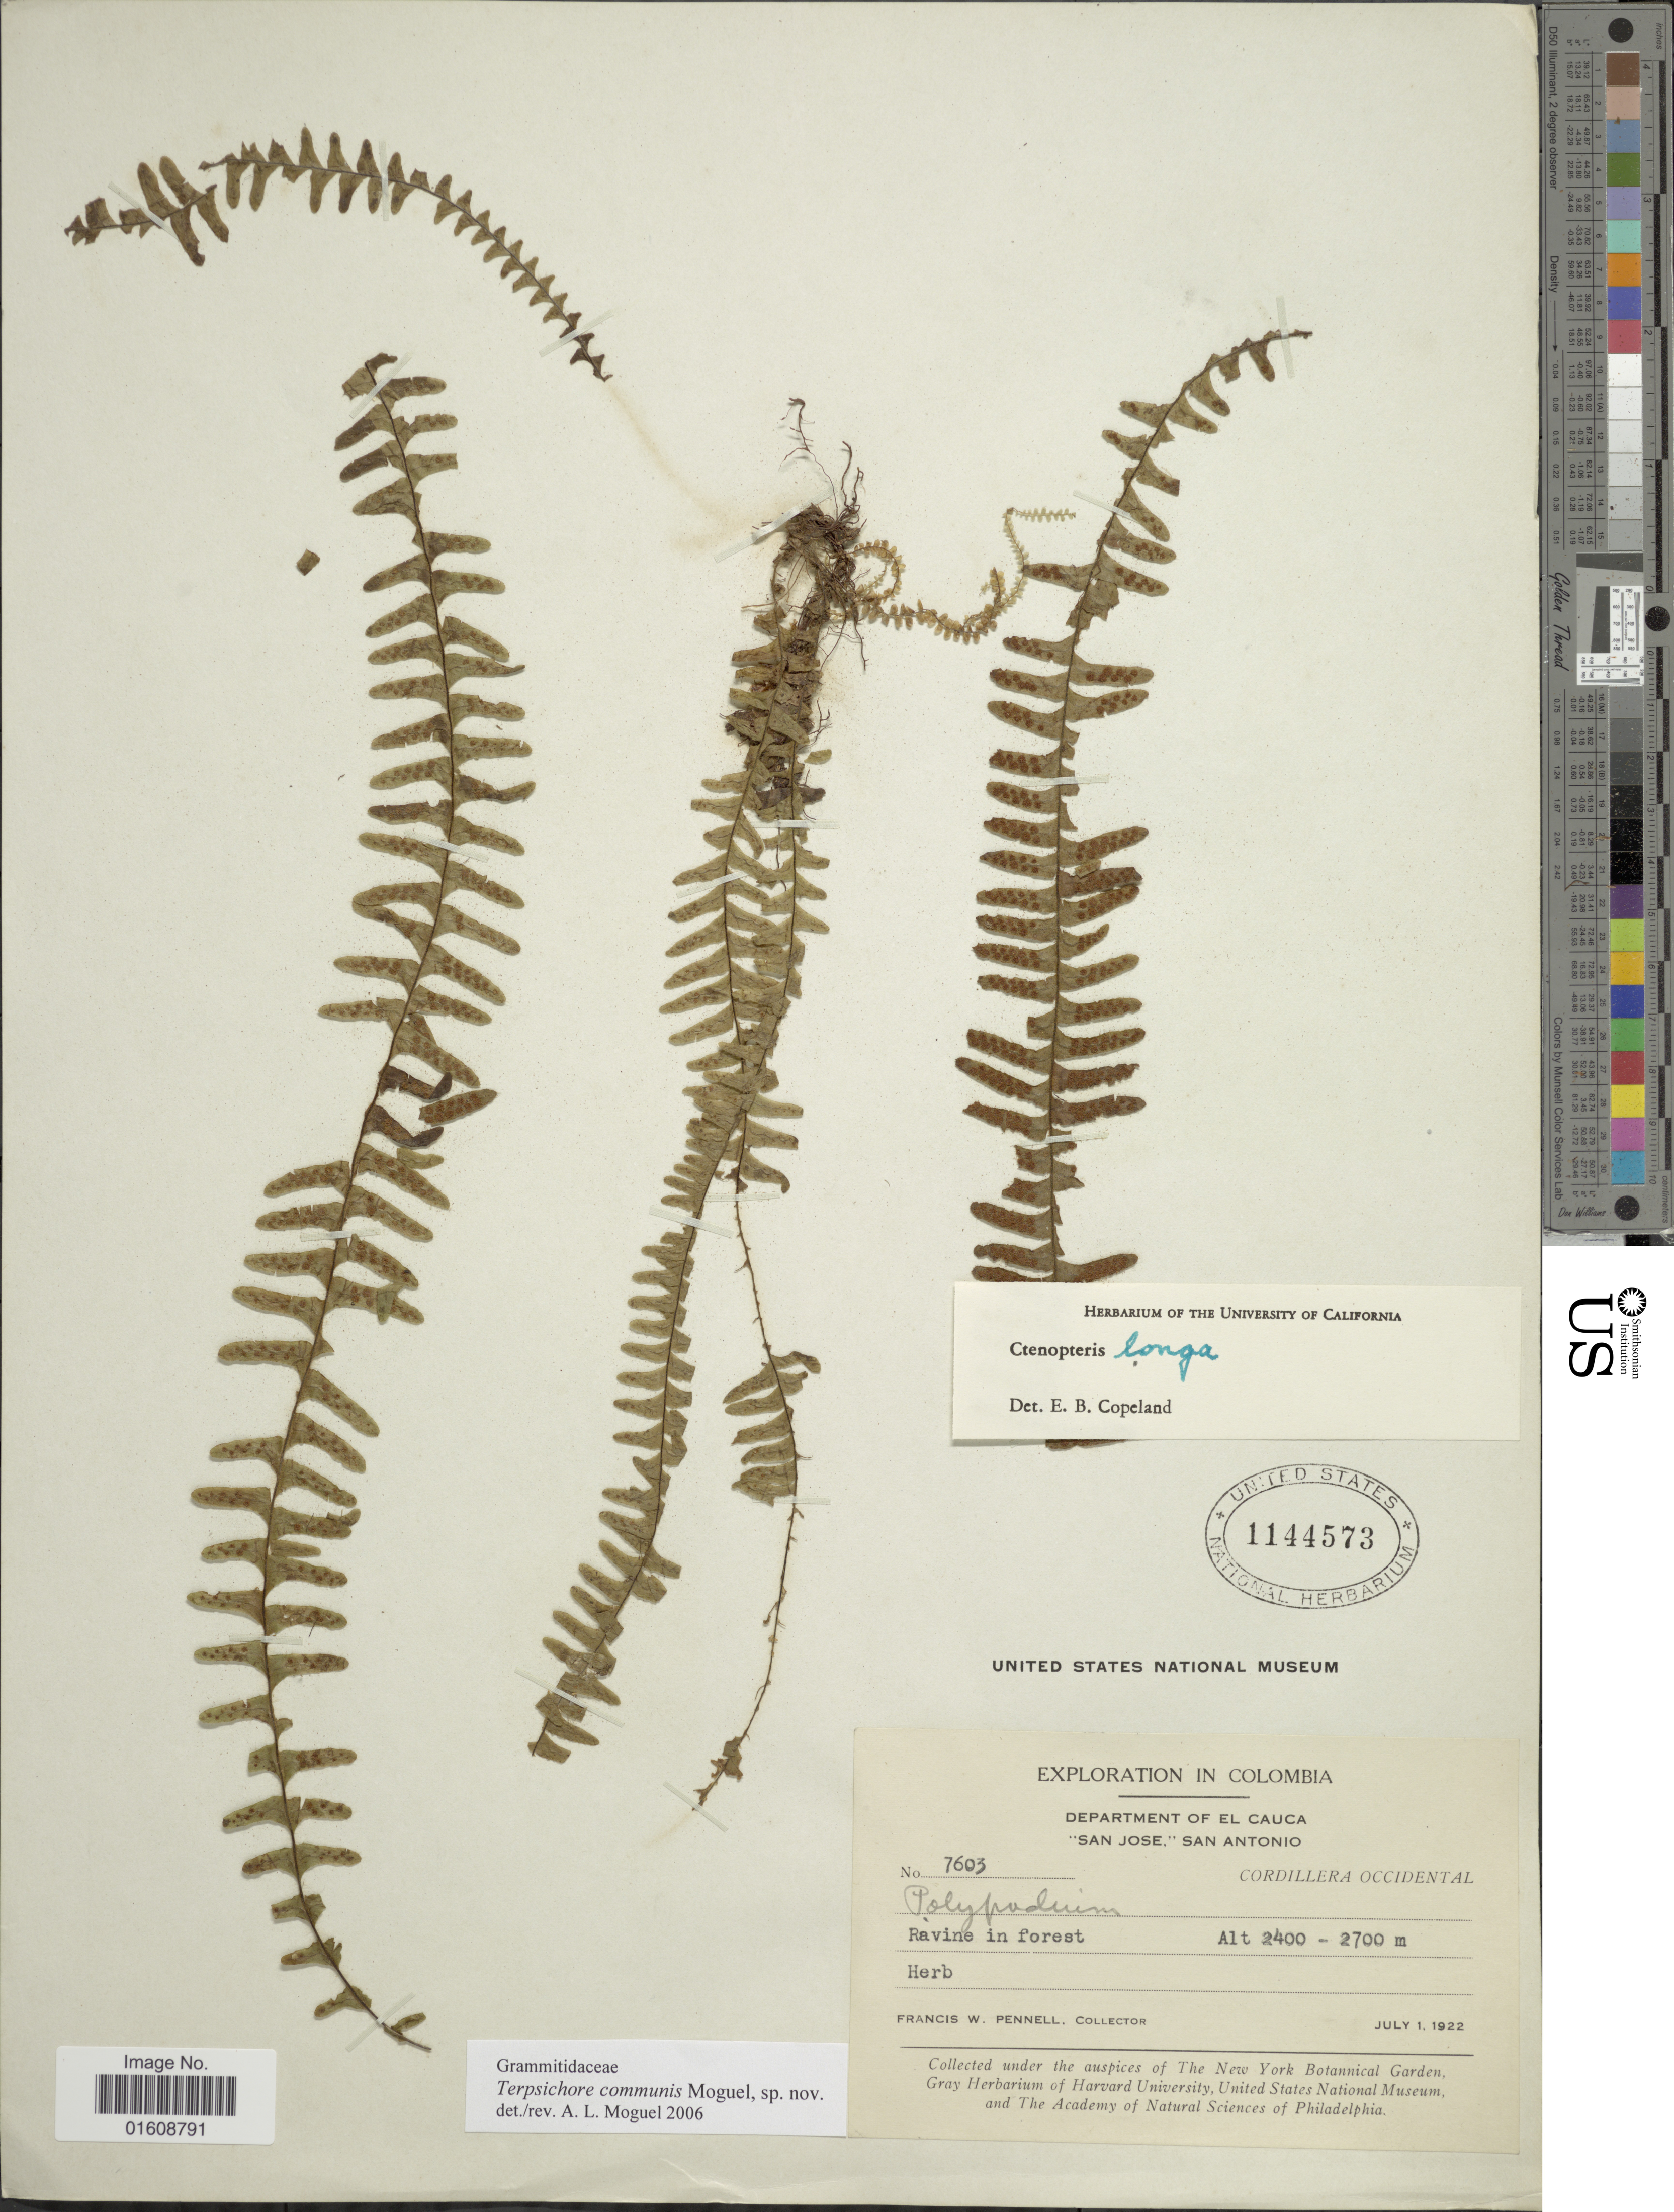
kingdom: Plantae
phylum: Tracheophyta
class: Polypodiopsida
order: Polypodiales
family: Polypodiaceae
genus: Alansmia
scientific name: Alansmia cultrata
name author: (Bory ex Willd.) Moguel & M. Kessler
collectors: F. W. Pennell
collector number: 7603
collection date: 1922-07-01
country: Colombia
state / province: Cauca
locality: San Jose,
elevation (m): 2400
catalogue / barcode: US 1144573